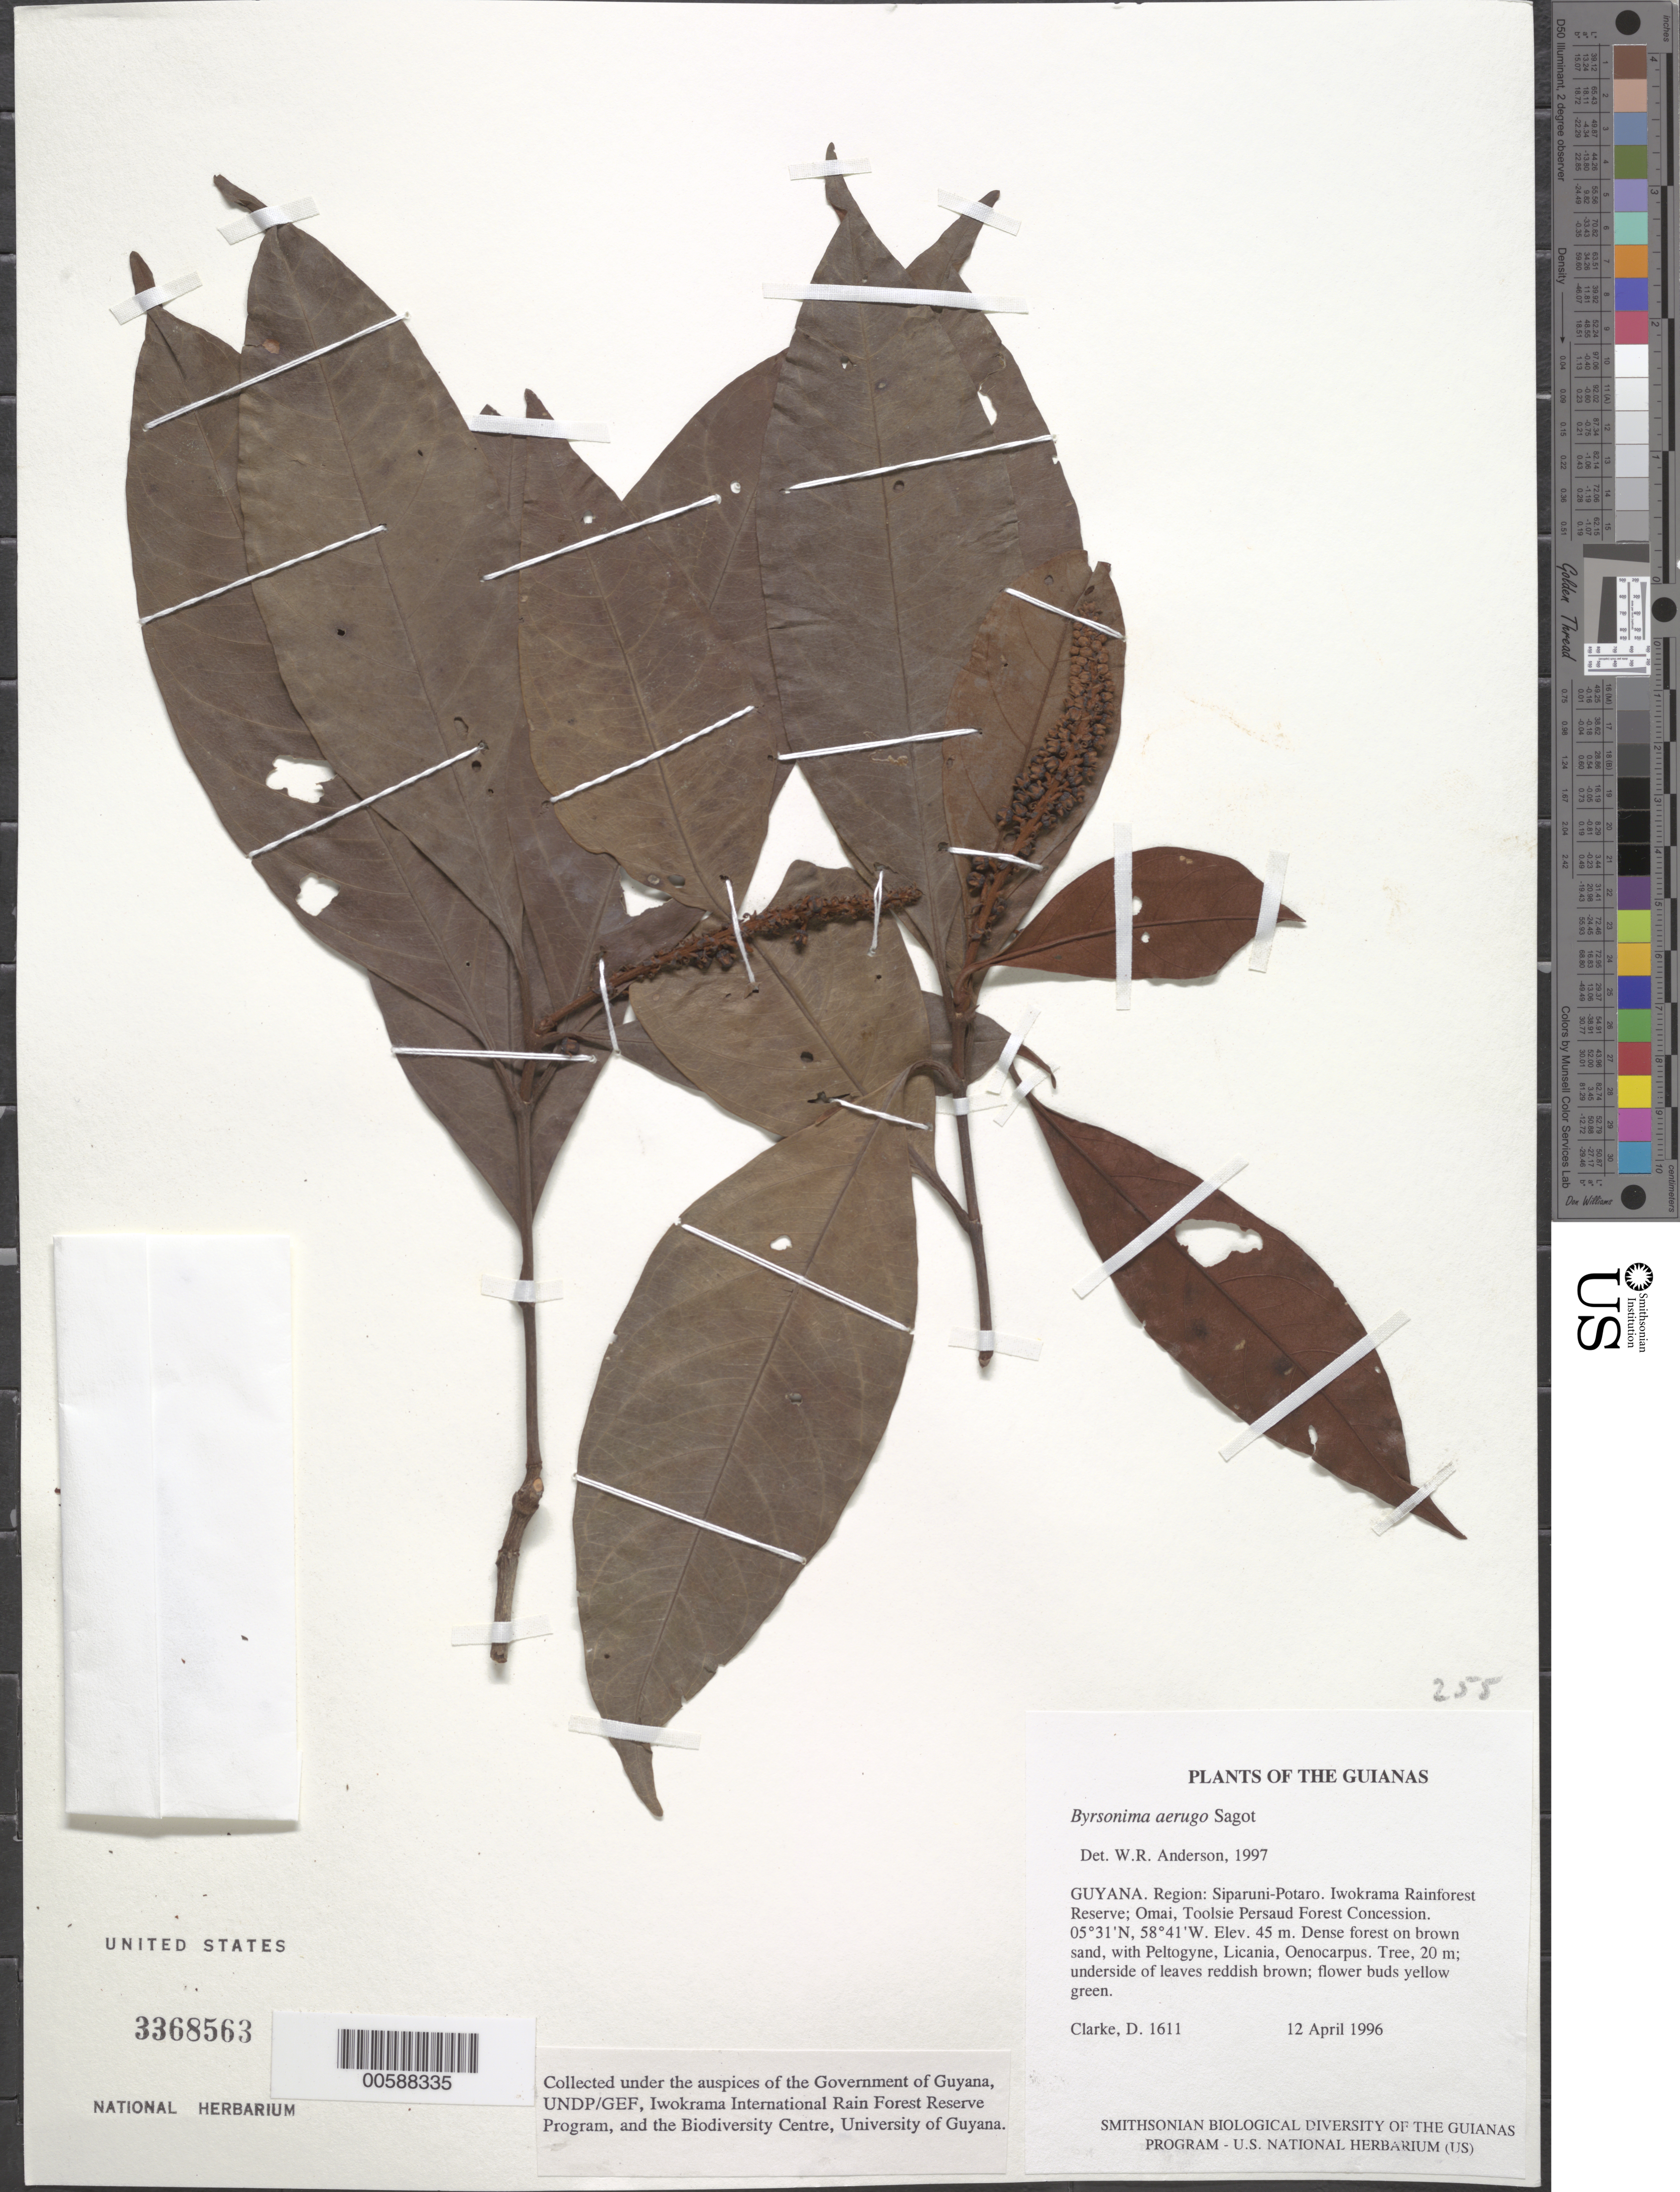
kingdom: Plantae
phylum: Tracheophyta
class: Magnoliopsida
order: Malpighiales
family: Malpighiaceae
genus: Byrsonima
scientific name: Byrsonima aerugo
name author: Sagot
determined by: Anderson, W. R., (MICH), University of Michigan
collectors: H. D. Clarke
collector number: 1611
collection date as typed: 12 April 1996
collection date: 1996-04-12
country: Guyana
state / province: Potaro-Siparuni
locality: Omai, Toolsie Persaud Forest Concession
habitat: Dense forest on brown sand, with Peltogyne, Licania, Oenocarpus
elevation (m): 45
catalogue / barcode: US 3368563